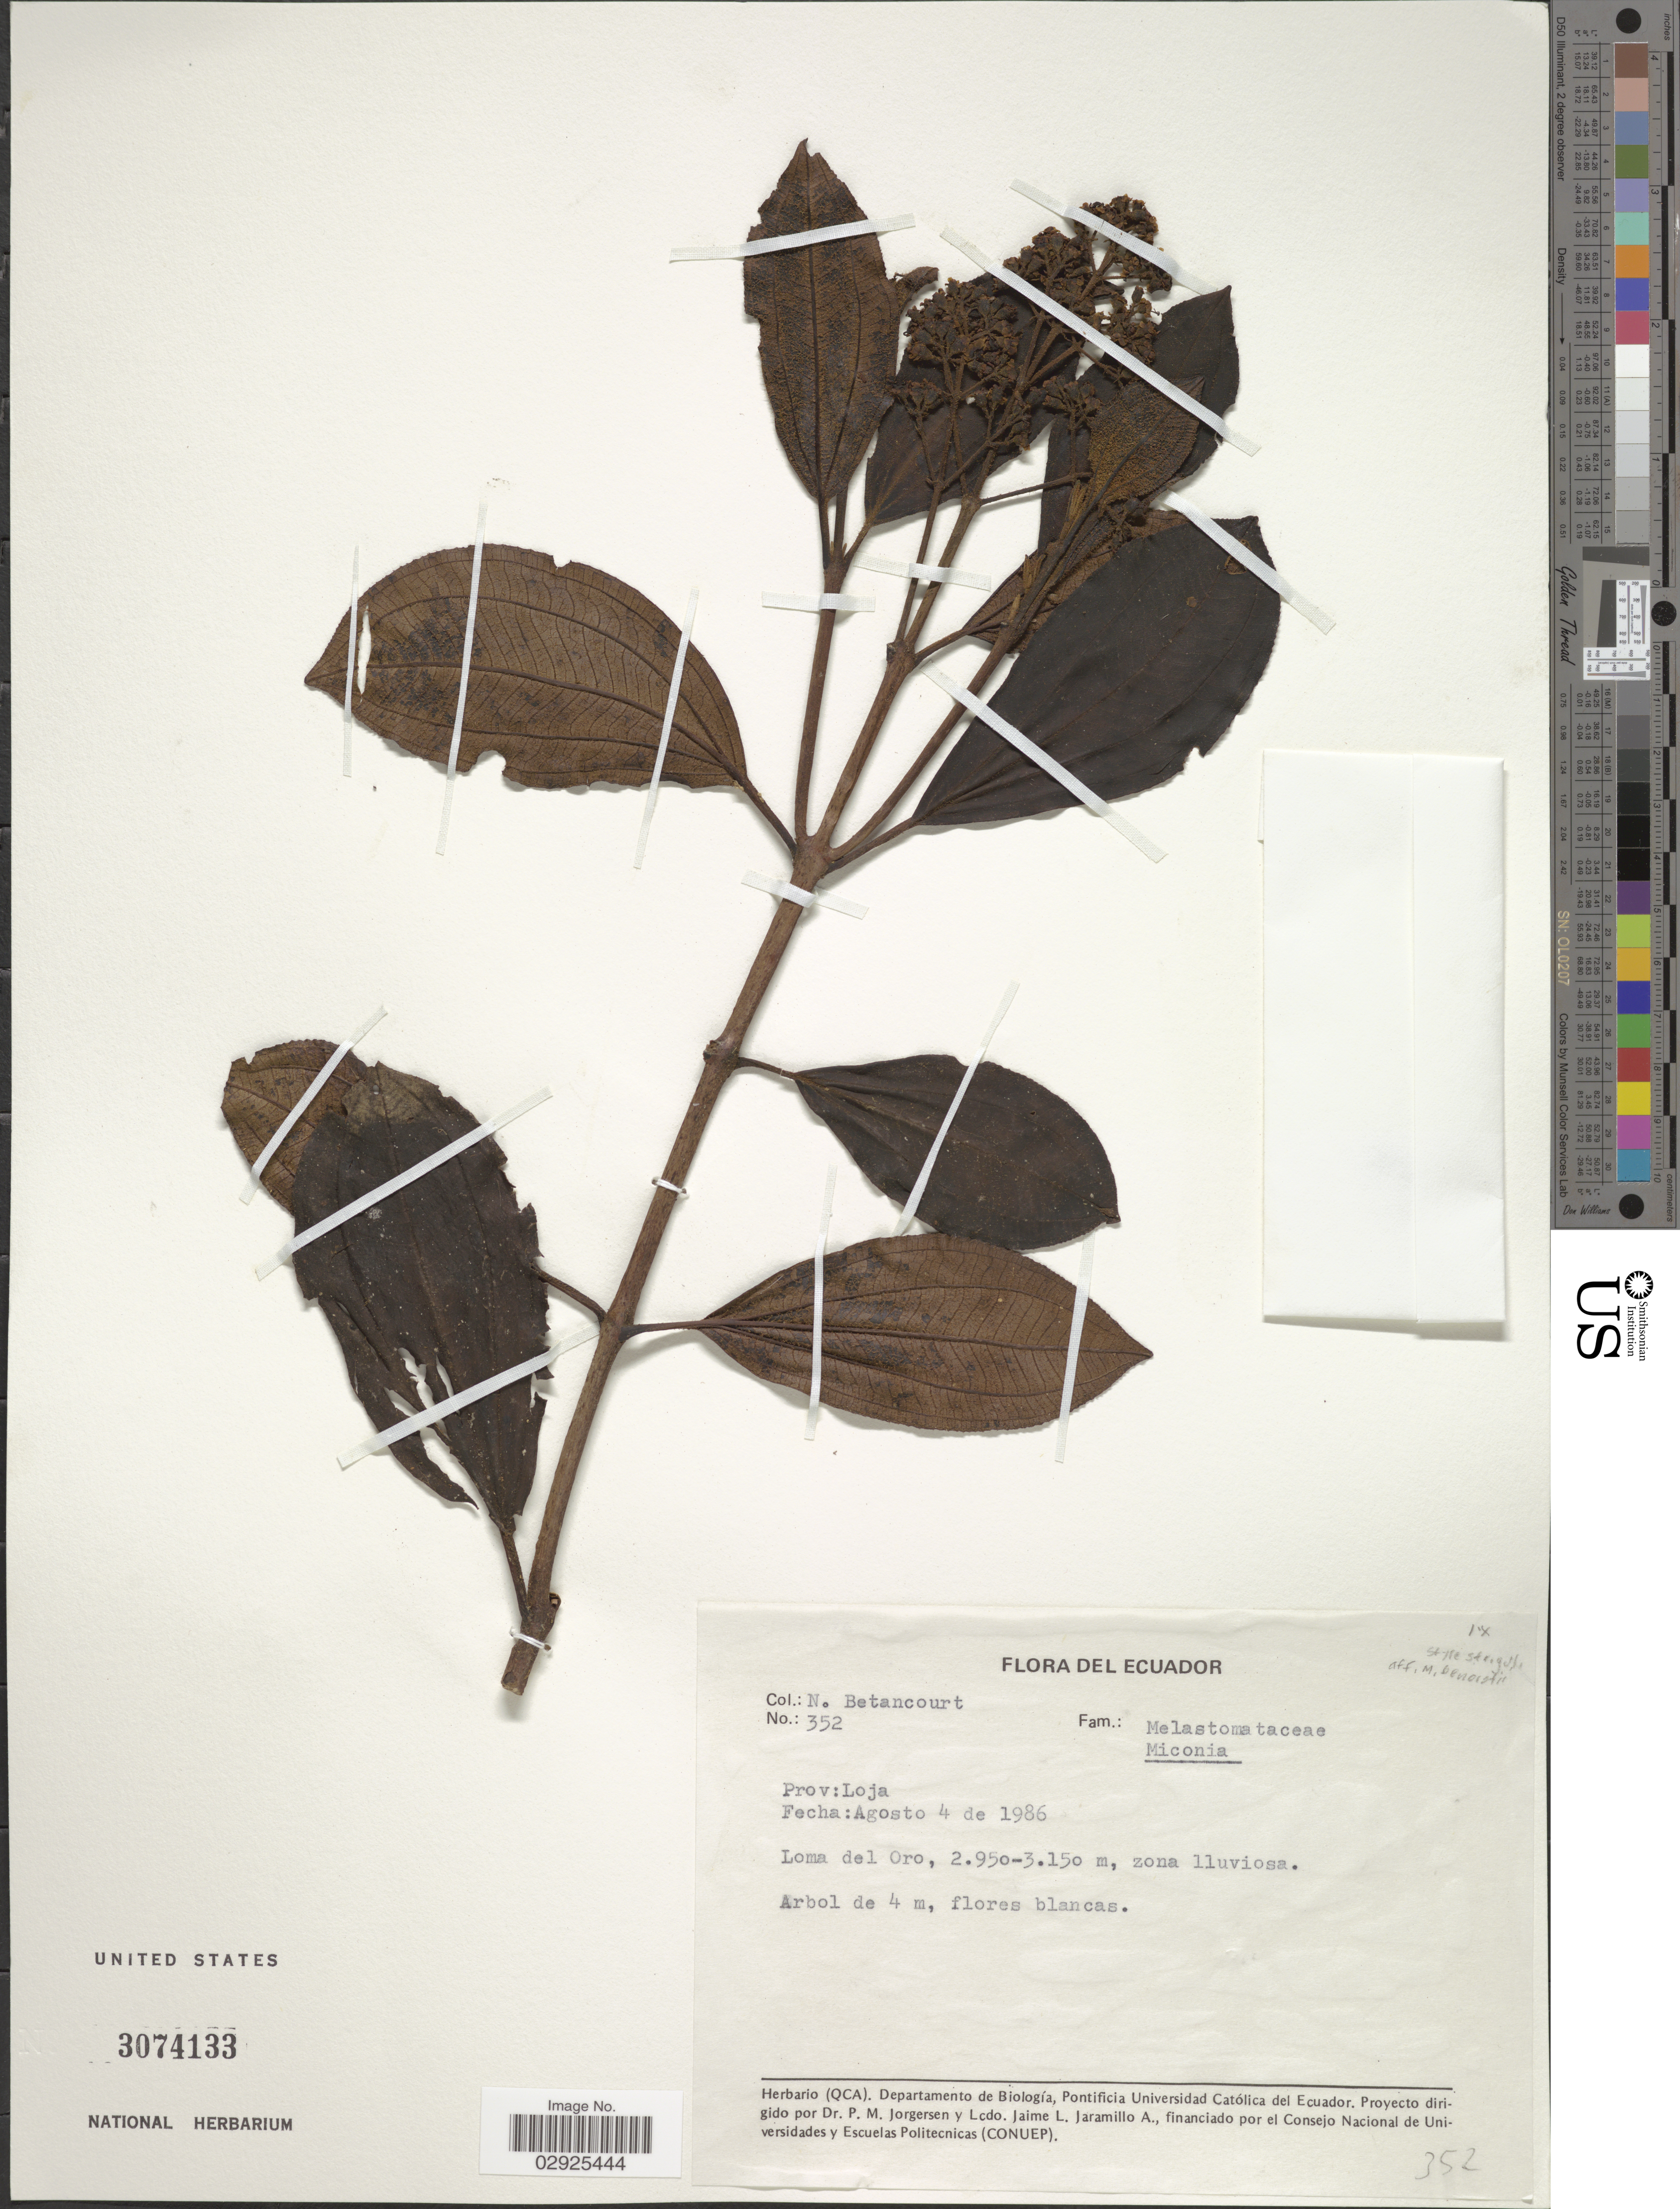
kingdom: Plantae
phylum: Tracheophyta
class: Magnoliopsida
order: Myrtales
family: Melastomataceae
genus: Miconia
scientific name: Miconia sp.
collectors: N. Betancourt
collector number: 352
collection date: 1986-08-04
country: Ecuador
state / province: Loja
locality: Loma del Oro.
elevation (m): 2950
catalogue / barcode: US 3074133